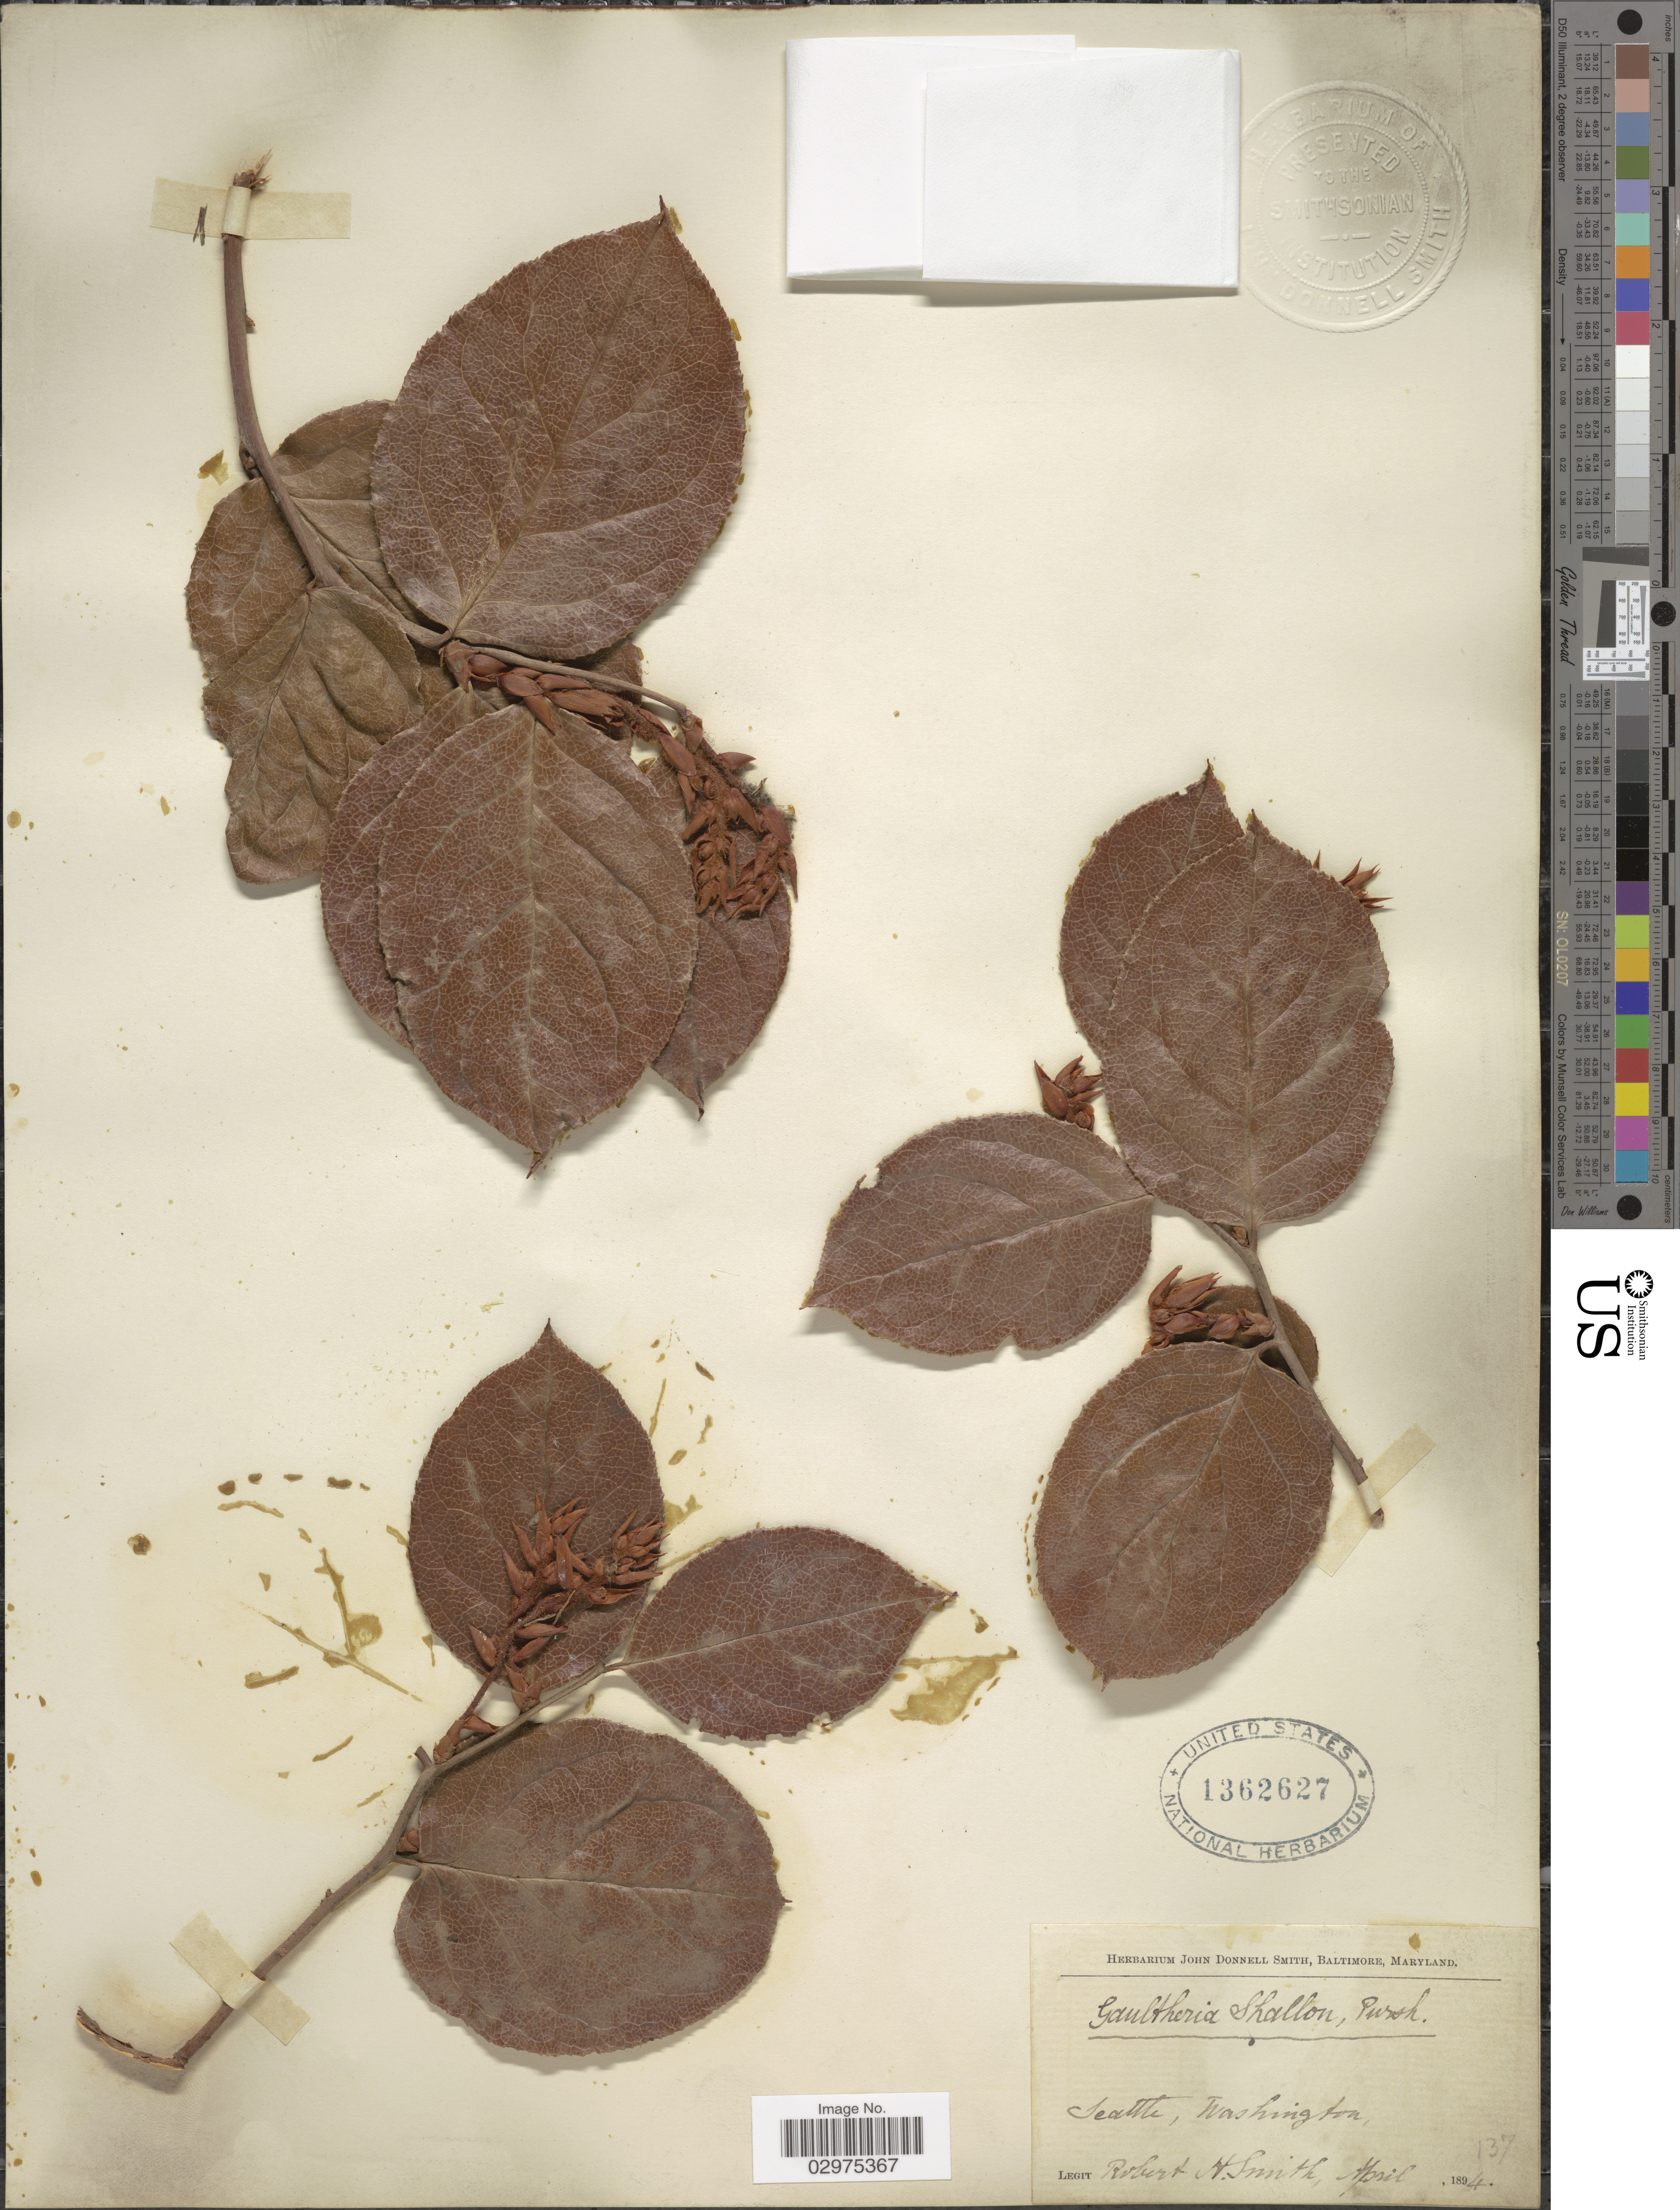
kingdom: Plantae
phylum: Tracheophyta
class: Magnoliopsida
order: Ericales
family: Ericaceae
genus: Gaultheria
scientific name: Gaultheria shallon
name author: Pursh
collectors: R. H. Smith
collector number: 137?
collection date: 1894-04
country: United States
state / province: Washington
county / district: King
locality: Seattle.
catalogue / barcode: US 1362627